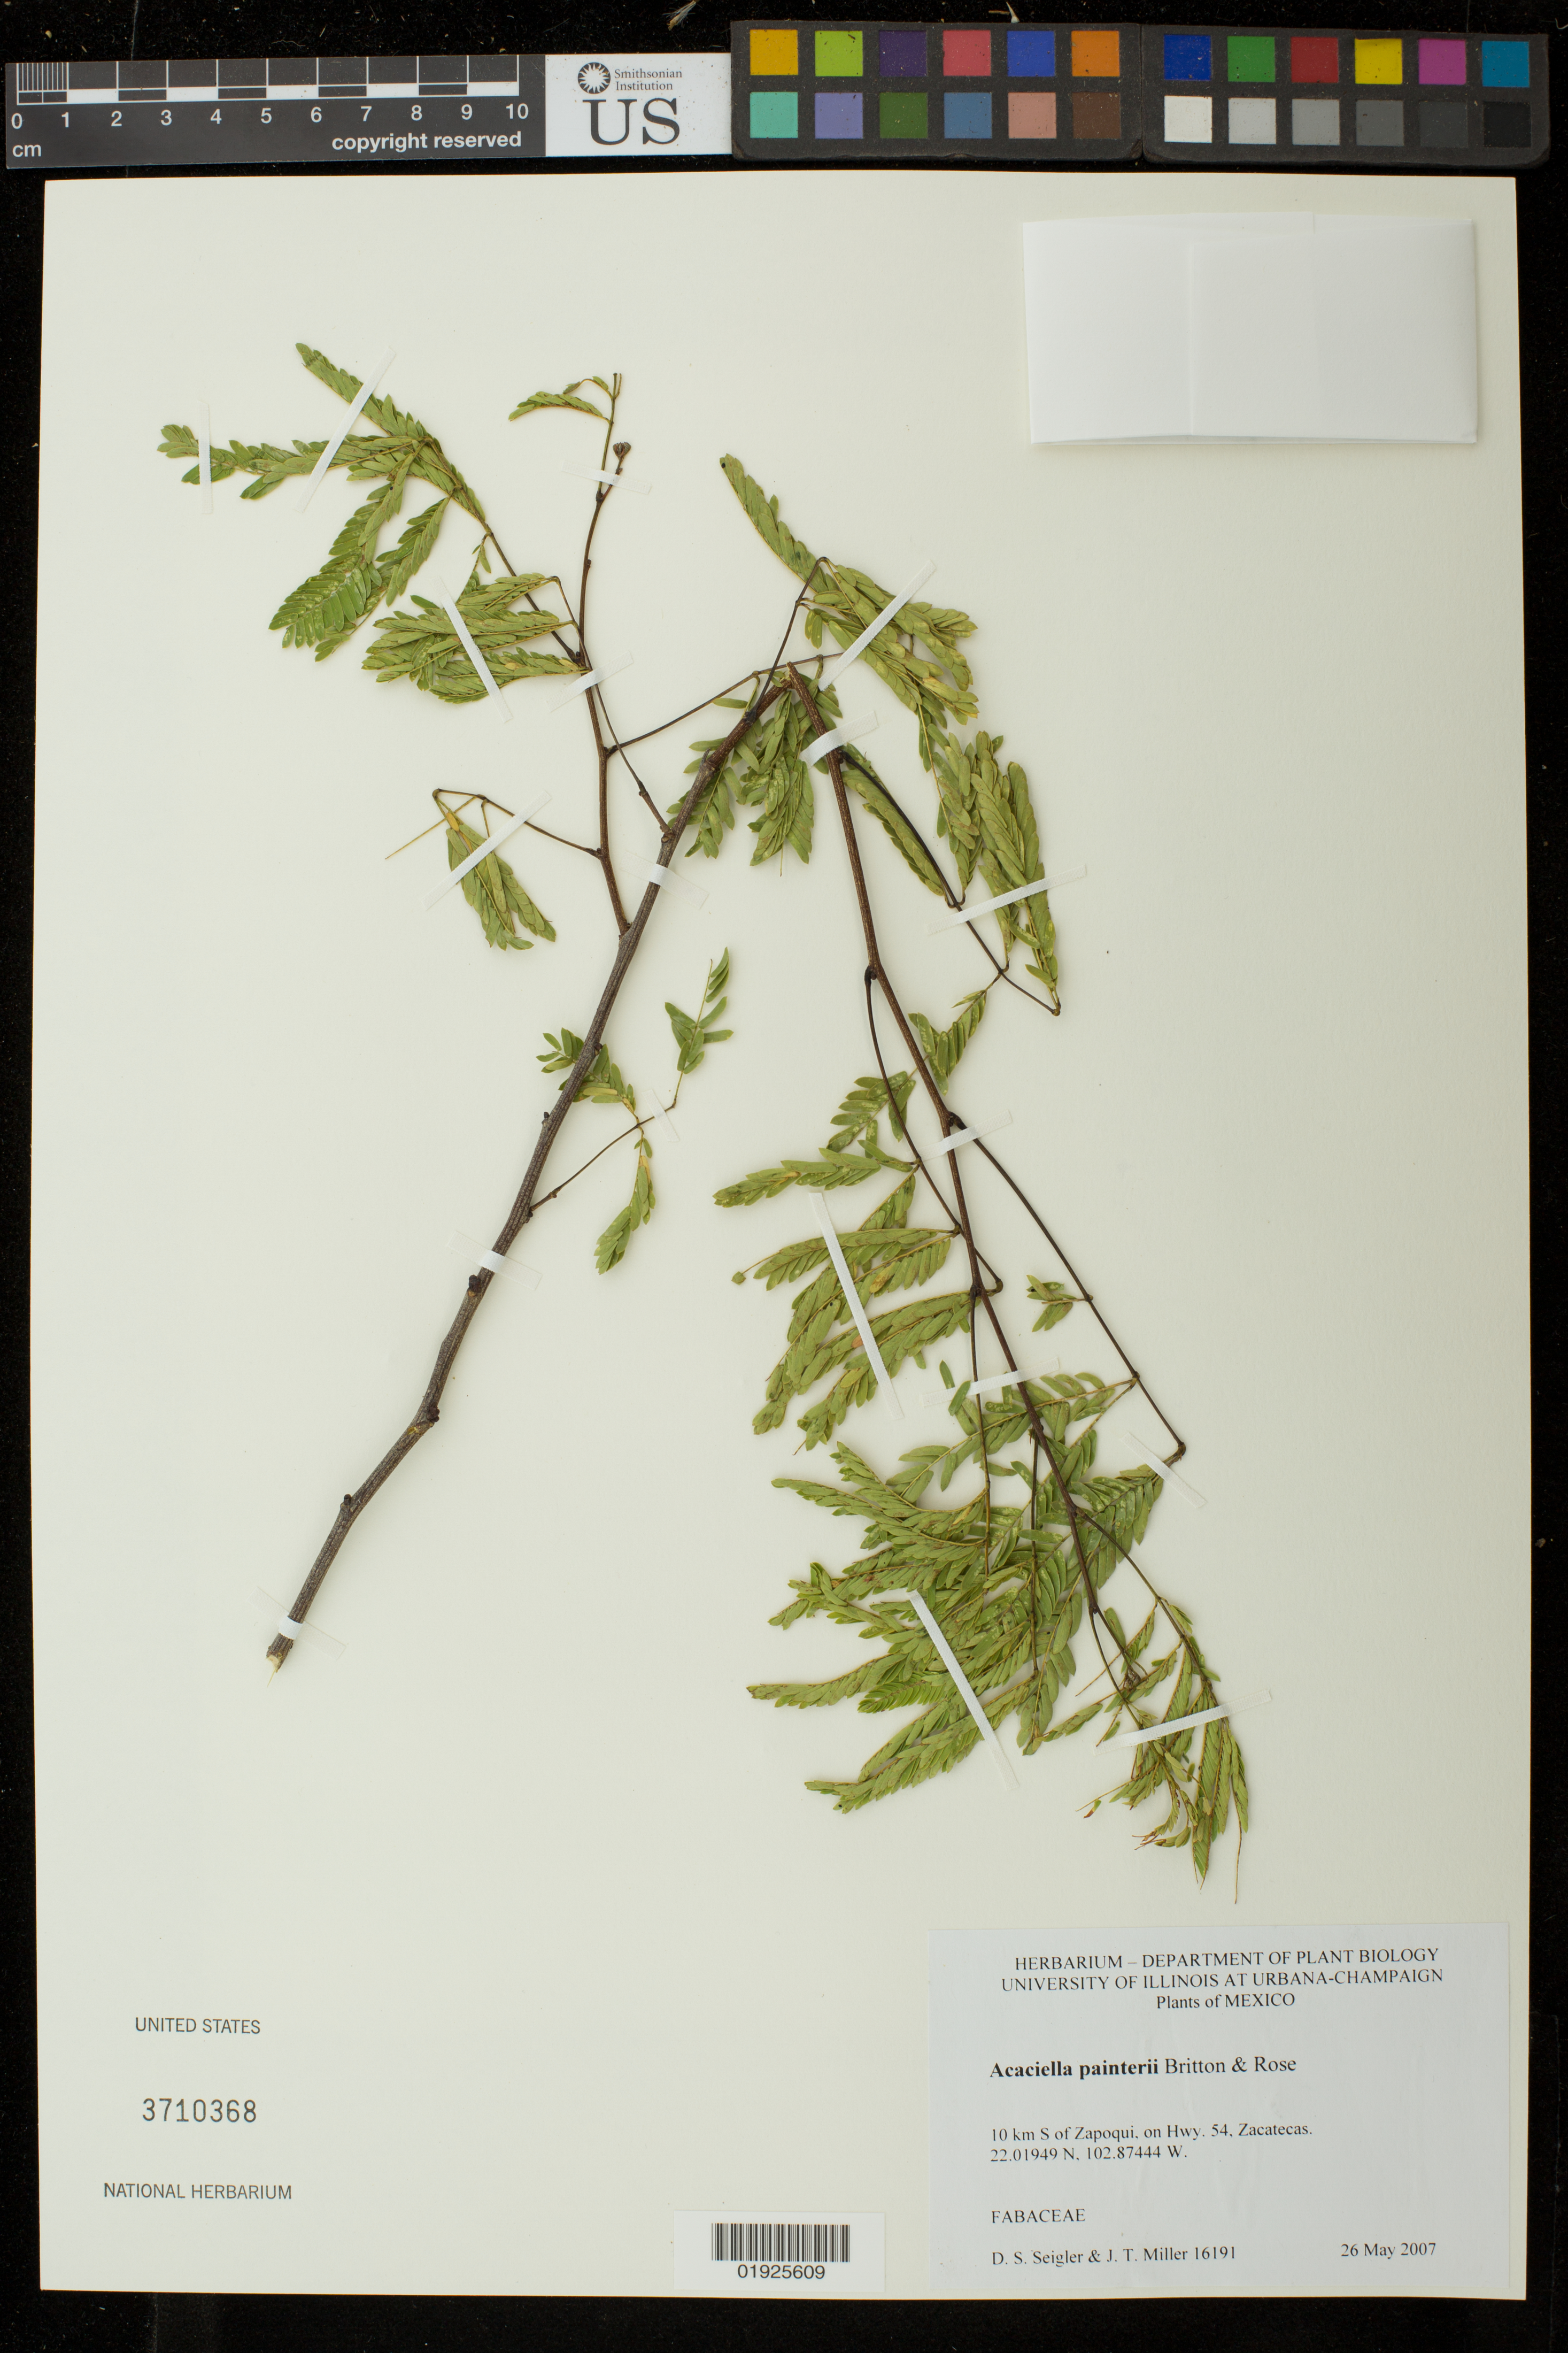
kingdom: Plantae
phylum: Tracheophyta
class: Magnoliopsida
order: Fabales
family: Fabaceae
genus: Acaciella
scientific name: Acaciella painteri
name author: Britton & Rose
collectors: D. S. Seigler & J. T. Miller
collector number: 16191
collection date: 2007-05-26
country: Mexico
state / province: Zacatecas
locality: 10 km S of Zapoqui, on Hwy 54.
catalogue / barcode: US 3710368